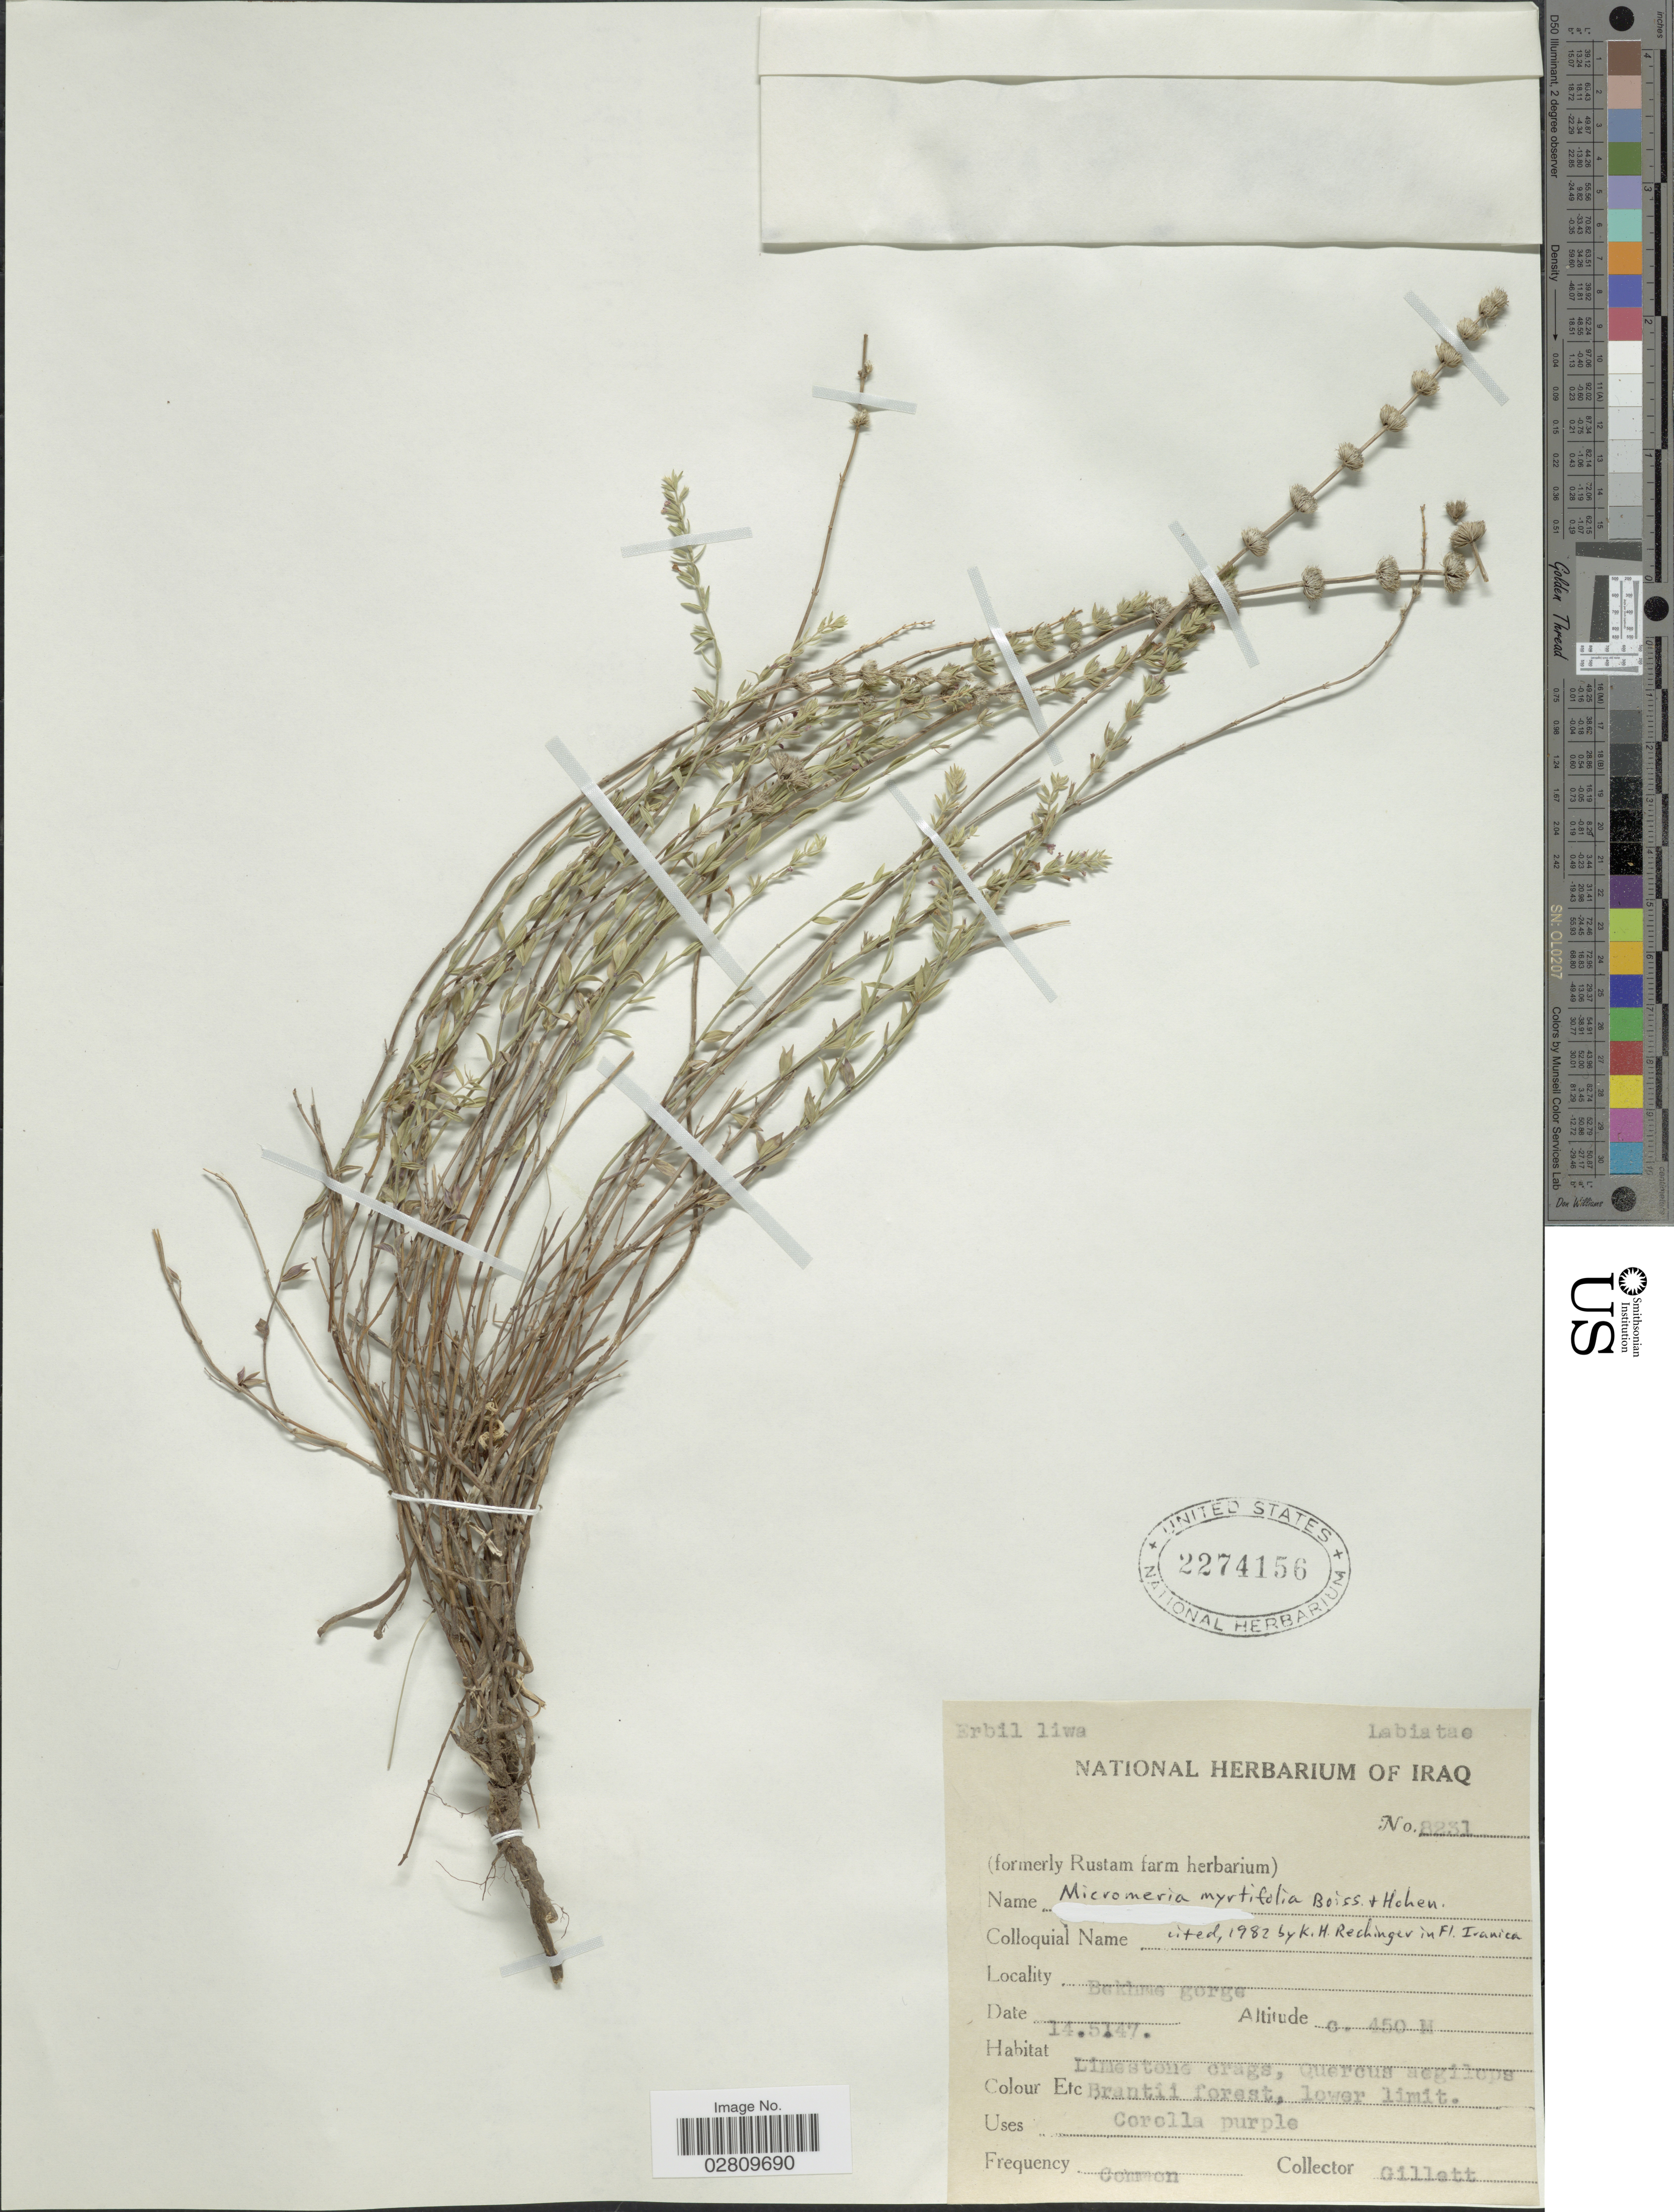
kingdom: Plantae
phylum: Tracheophyta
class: Magnoliopsida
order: Lamiales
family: Lamiaceae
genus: Micromeria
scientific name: Micromeria myrtifolia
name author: Boiss. & Hohen.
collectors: Gillett, --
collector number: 8231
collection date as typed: Transcribed d/m/y: 14/5/47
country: Iraq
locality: Erbil liwa. Bekhme gorge.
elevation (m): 450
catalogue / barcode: US 2274156